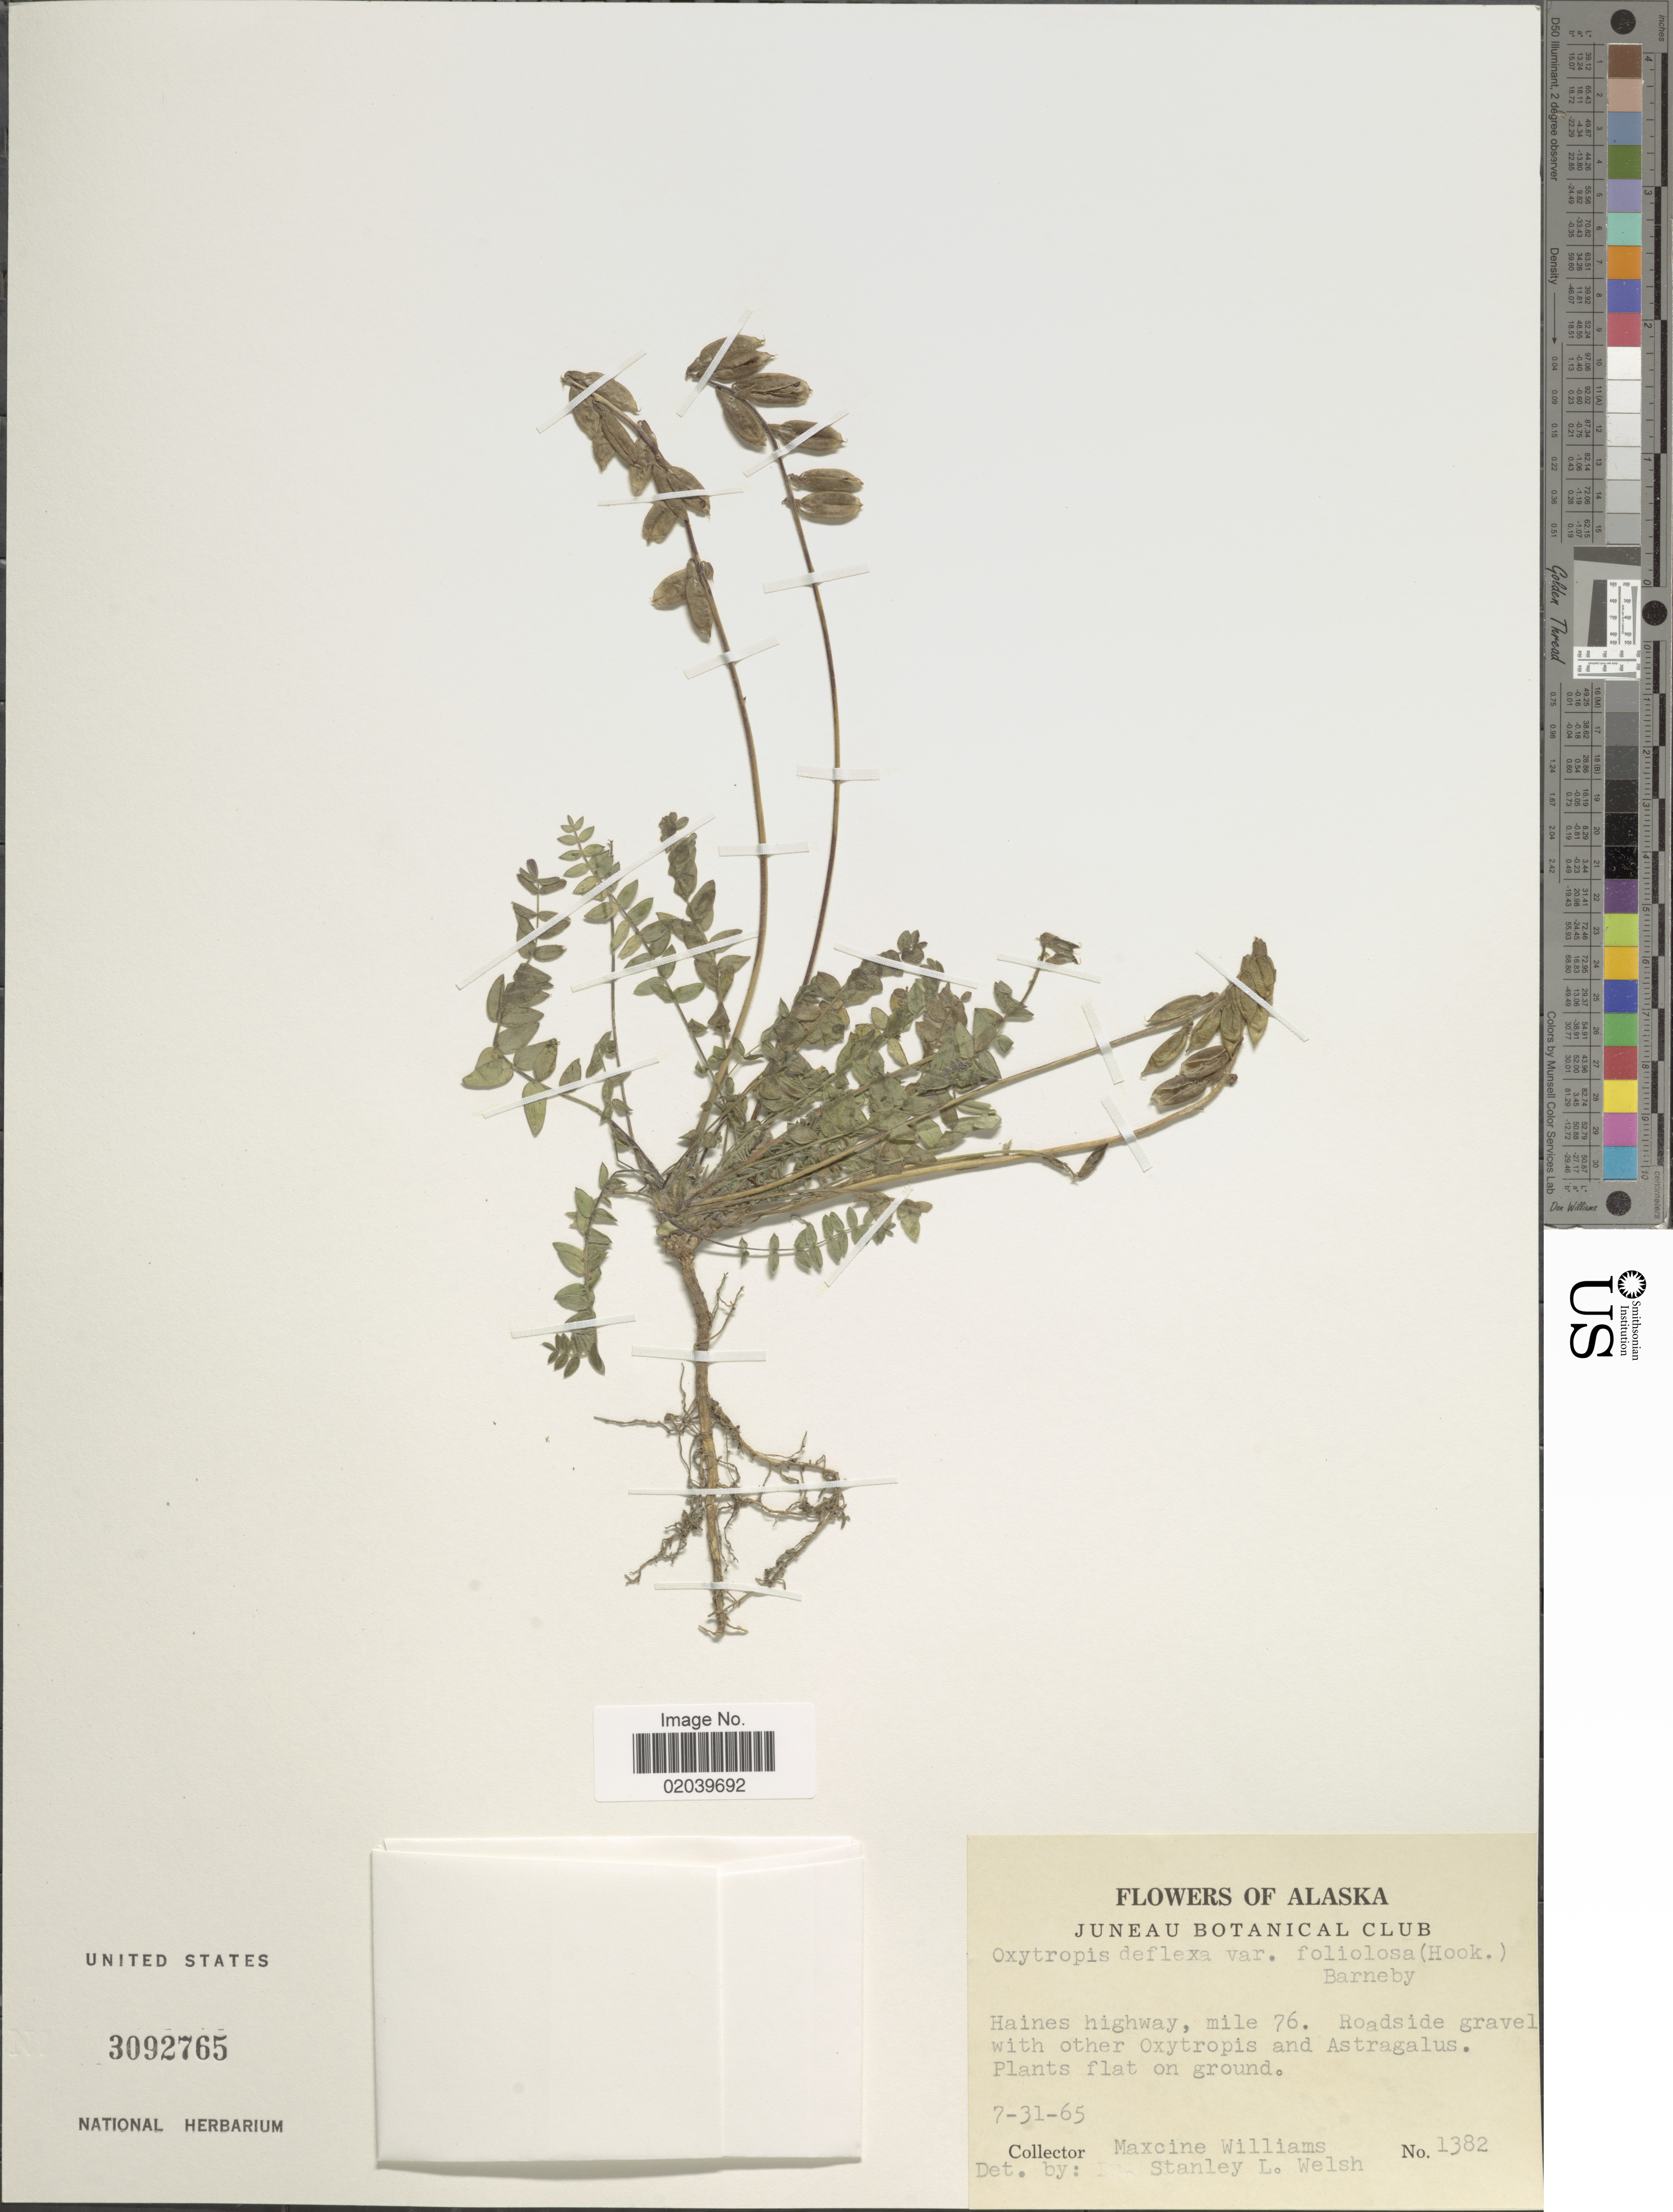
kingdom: Plantae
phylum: Tracheophyta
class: Magnoliopsida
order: Fabales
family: Fabaceae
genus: Oxytropis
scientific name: Oxytropis deflexa var. foliolosa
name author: (Hook.) Barneby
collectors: Mr. Williams & S. Welsh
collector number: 1382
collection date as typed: Transcribed d/m/y: 31/7/65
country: United States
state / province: Alaska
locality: Hains highway, mile 76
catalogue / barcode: US 3092765